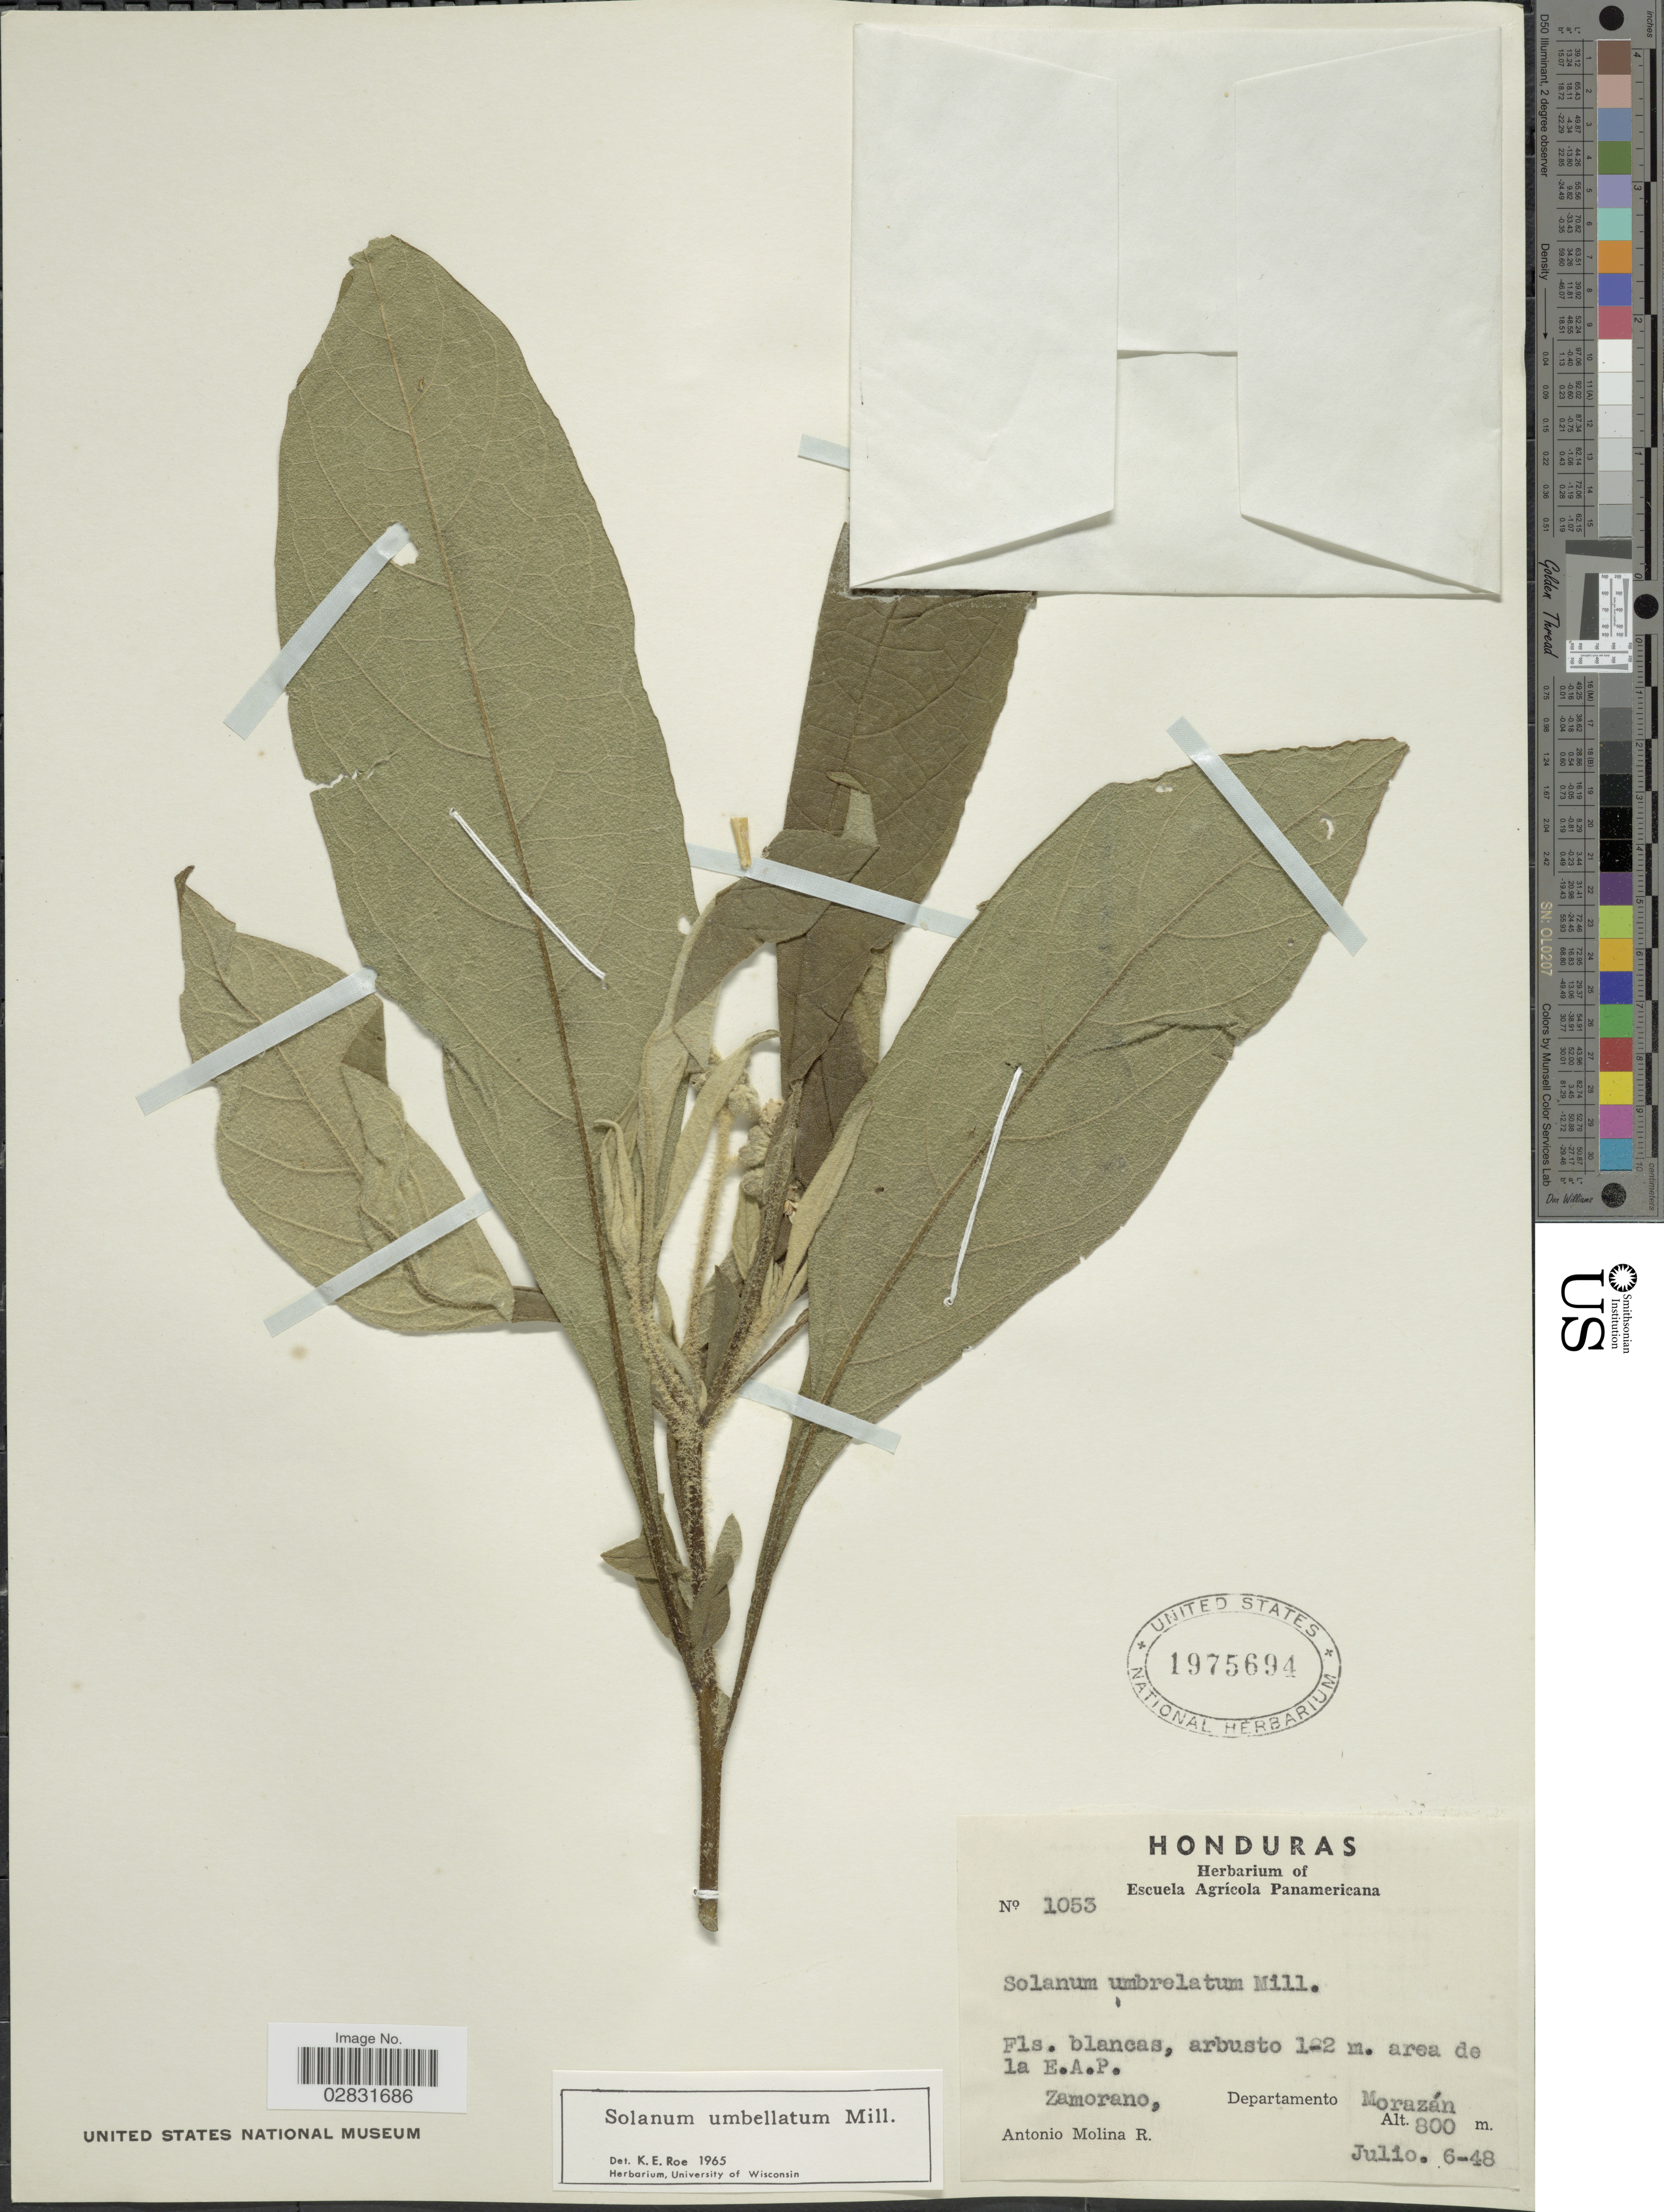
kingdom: Plantae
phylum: Tracheophyta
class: Magnoliopsida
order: Solanales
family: Solanaceae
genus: Solanum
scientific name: Solanum umbellatum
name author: Mill.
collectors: A. Molina R.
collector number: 1053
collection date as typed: Transcribed d/m/y: 6/7/48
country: Honduras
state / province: Fco. Morazán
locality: Area de la E.A.P. Zamorano, Departamento Morazán.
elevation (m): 800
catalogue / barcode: US 1975694